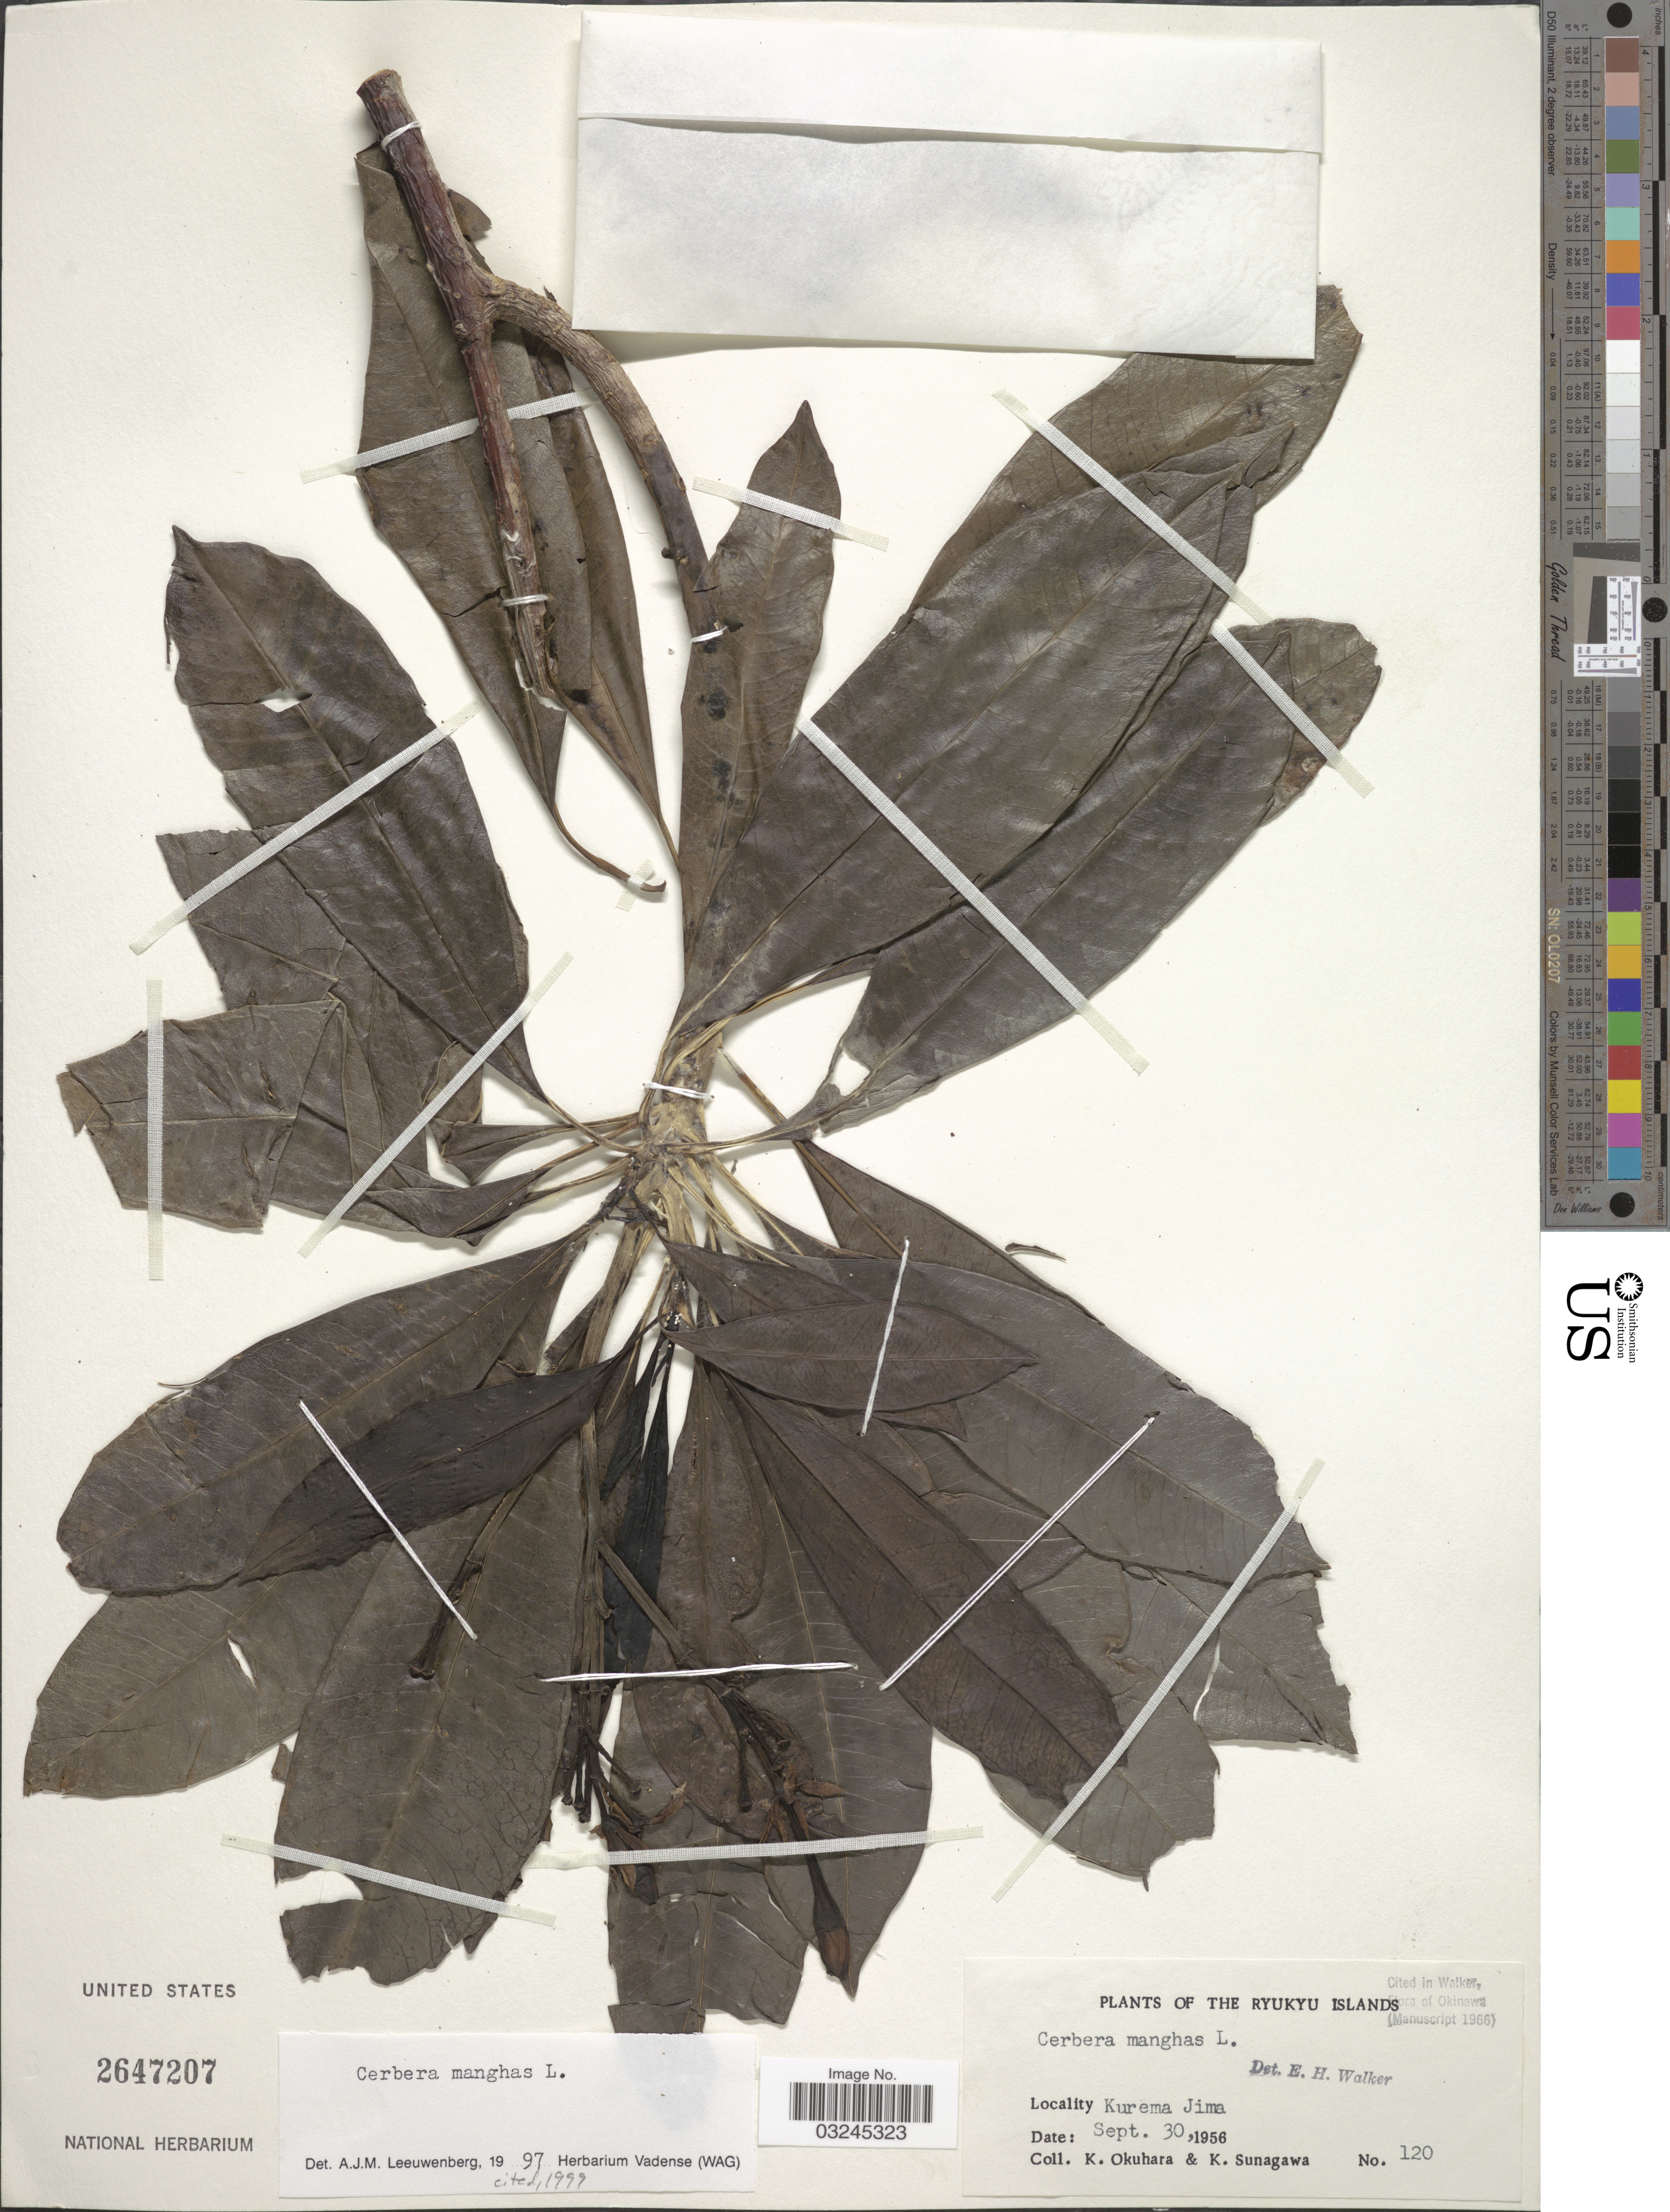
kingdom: Plantae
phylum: Tracheophyta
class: Magnoliopsida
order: Gentianales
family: Apocynaceae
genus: Cerbera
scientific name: Cerbera manghas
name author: L.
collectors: K. Okuhara & K. Sunagawa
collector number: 120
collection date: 1956-09-30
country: Japan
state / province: Okinawa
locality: The Ryukyu Islands. Kurema Jima.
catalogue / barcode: US 2647207